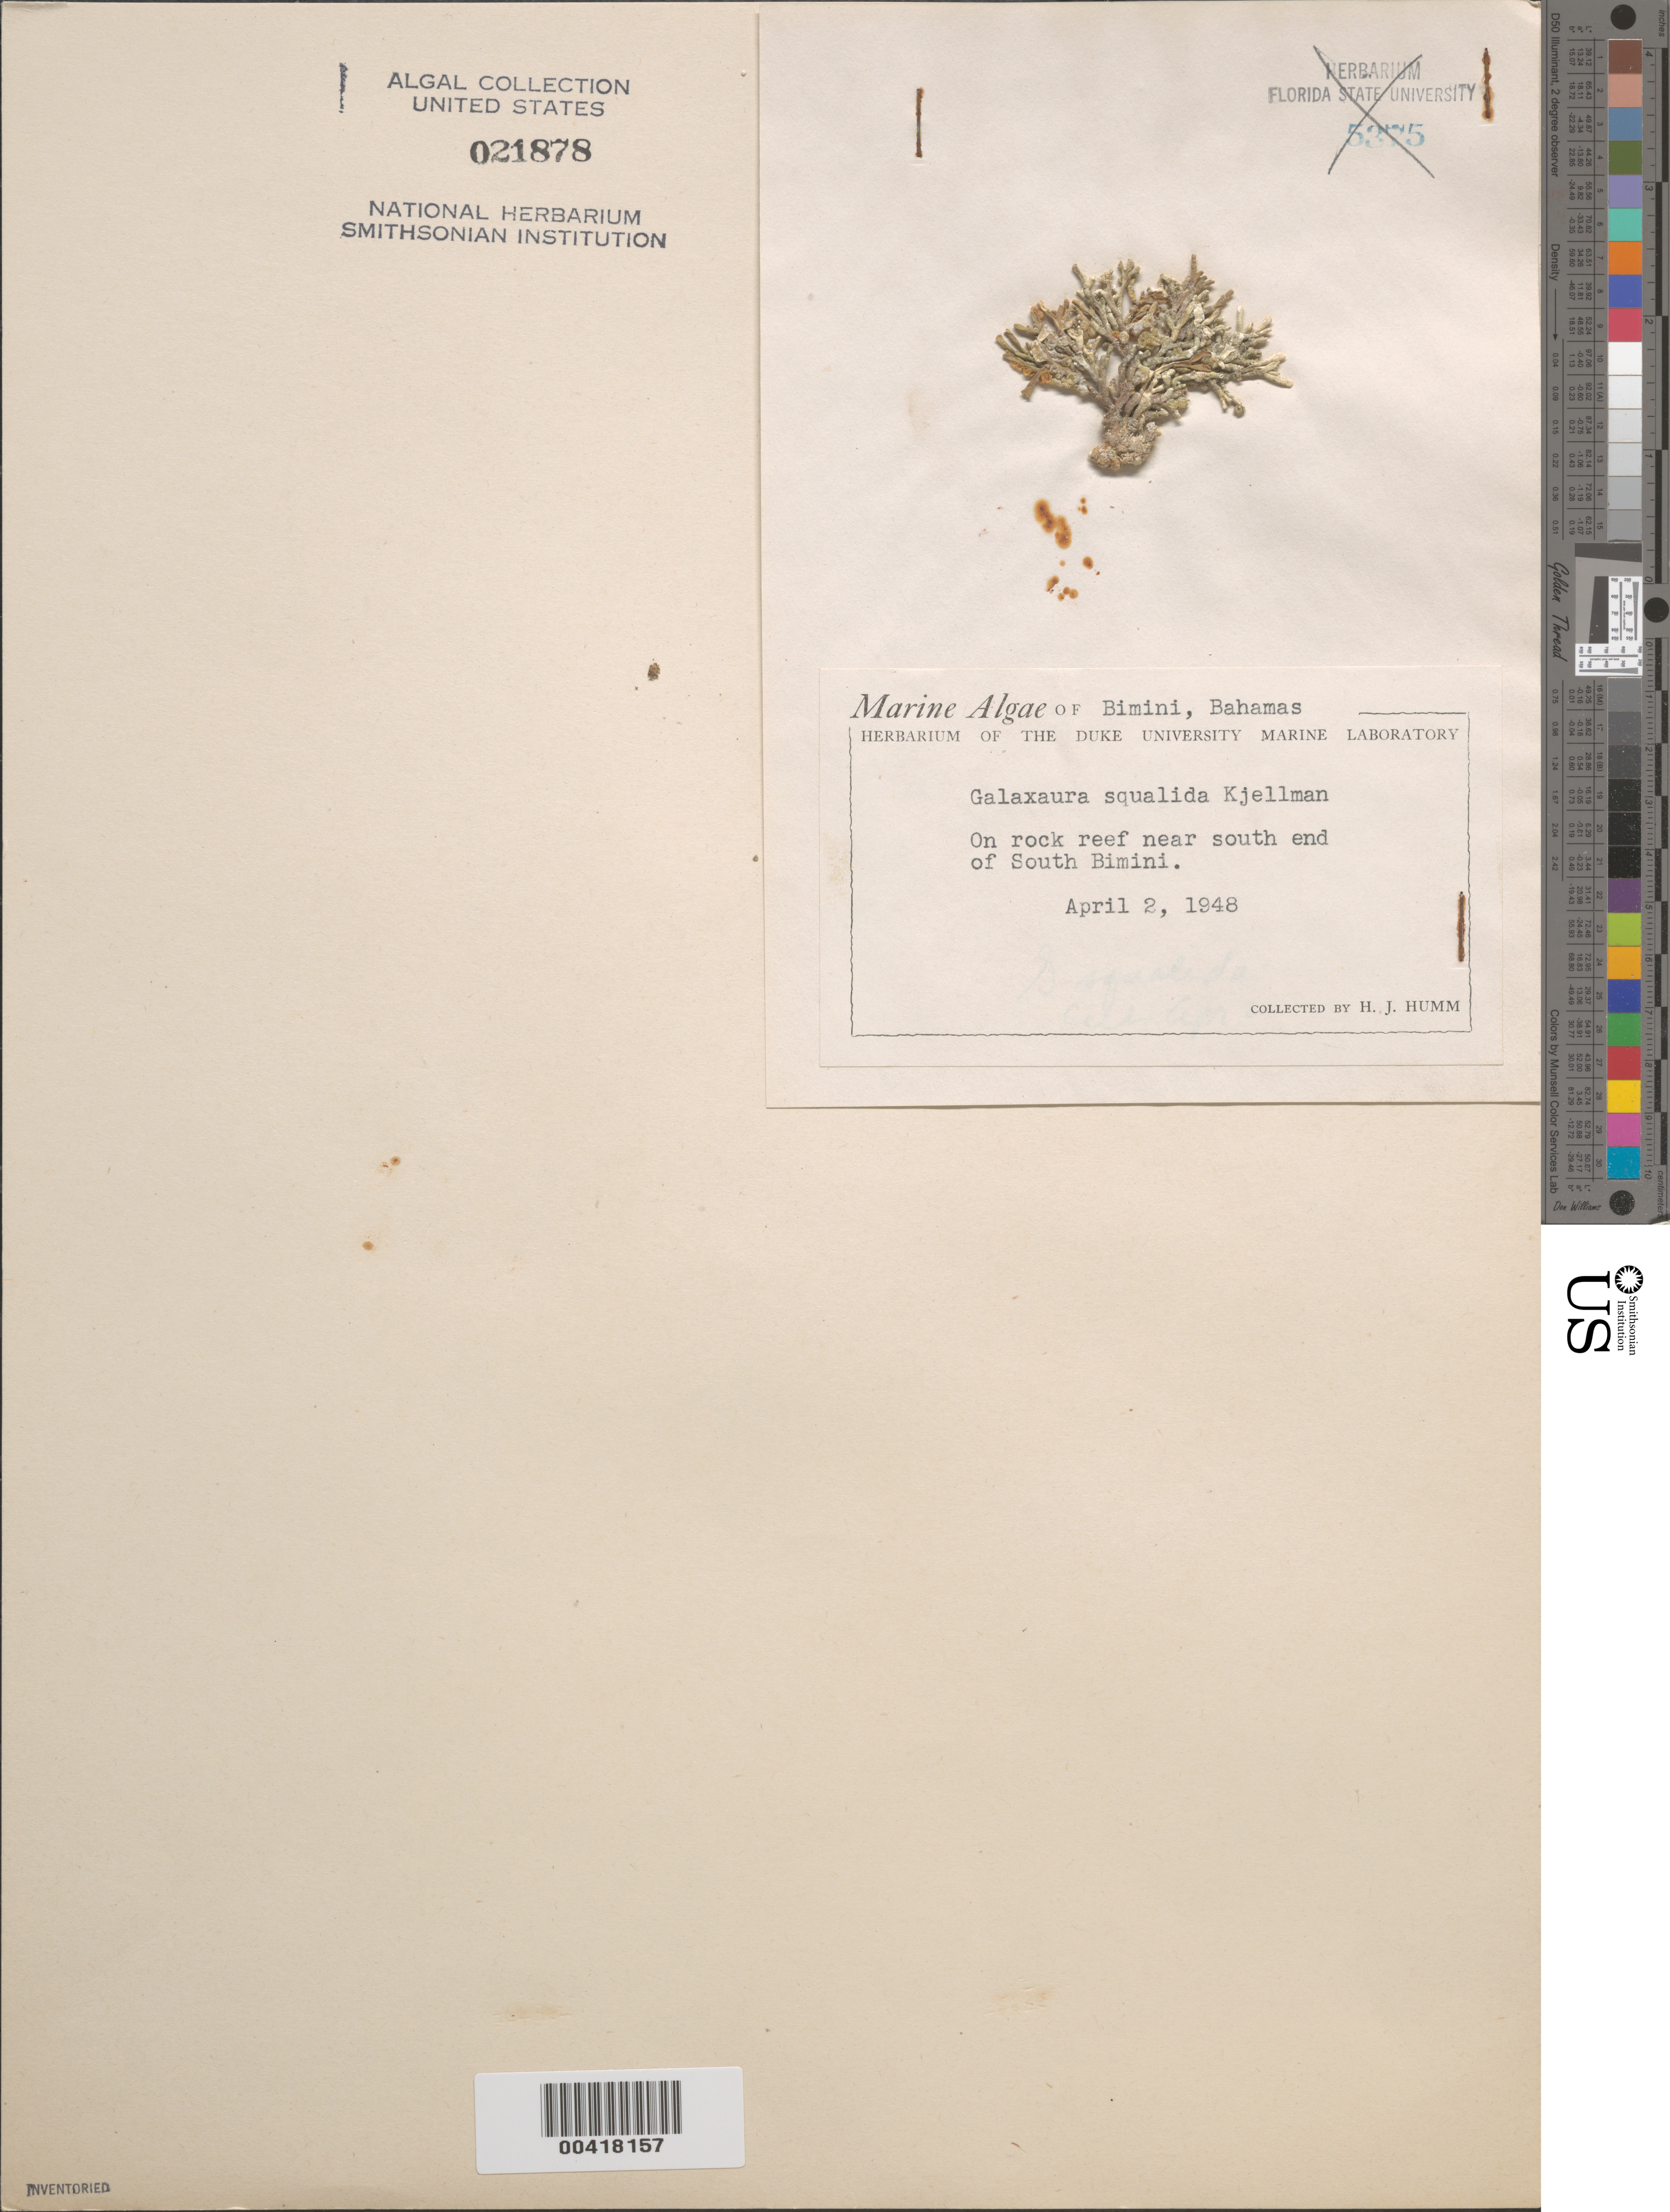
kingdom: Plantae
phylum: Rhodophyta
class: Florideophyceae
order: Nemaliales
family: Galaxauraceae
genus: Galaxaura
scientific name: Galaxaura rugosa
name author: (Ellis & Sol.) J.V.Lamouroux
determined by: Algae name updating Project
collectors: H. J. Humm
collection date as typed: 02 Apr 1948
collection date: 1948-04-02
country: Bahamas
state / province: Biminis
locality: South bimini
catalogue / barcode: US 21878